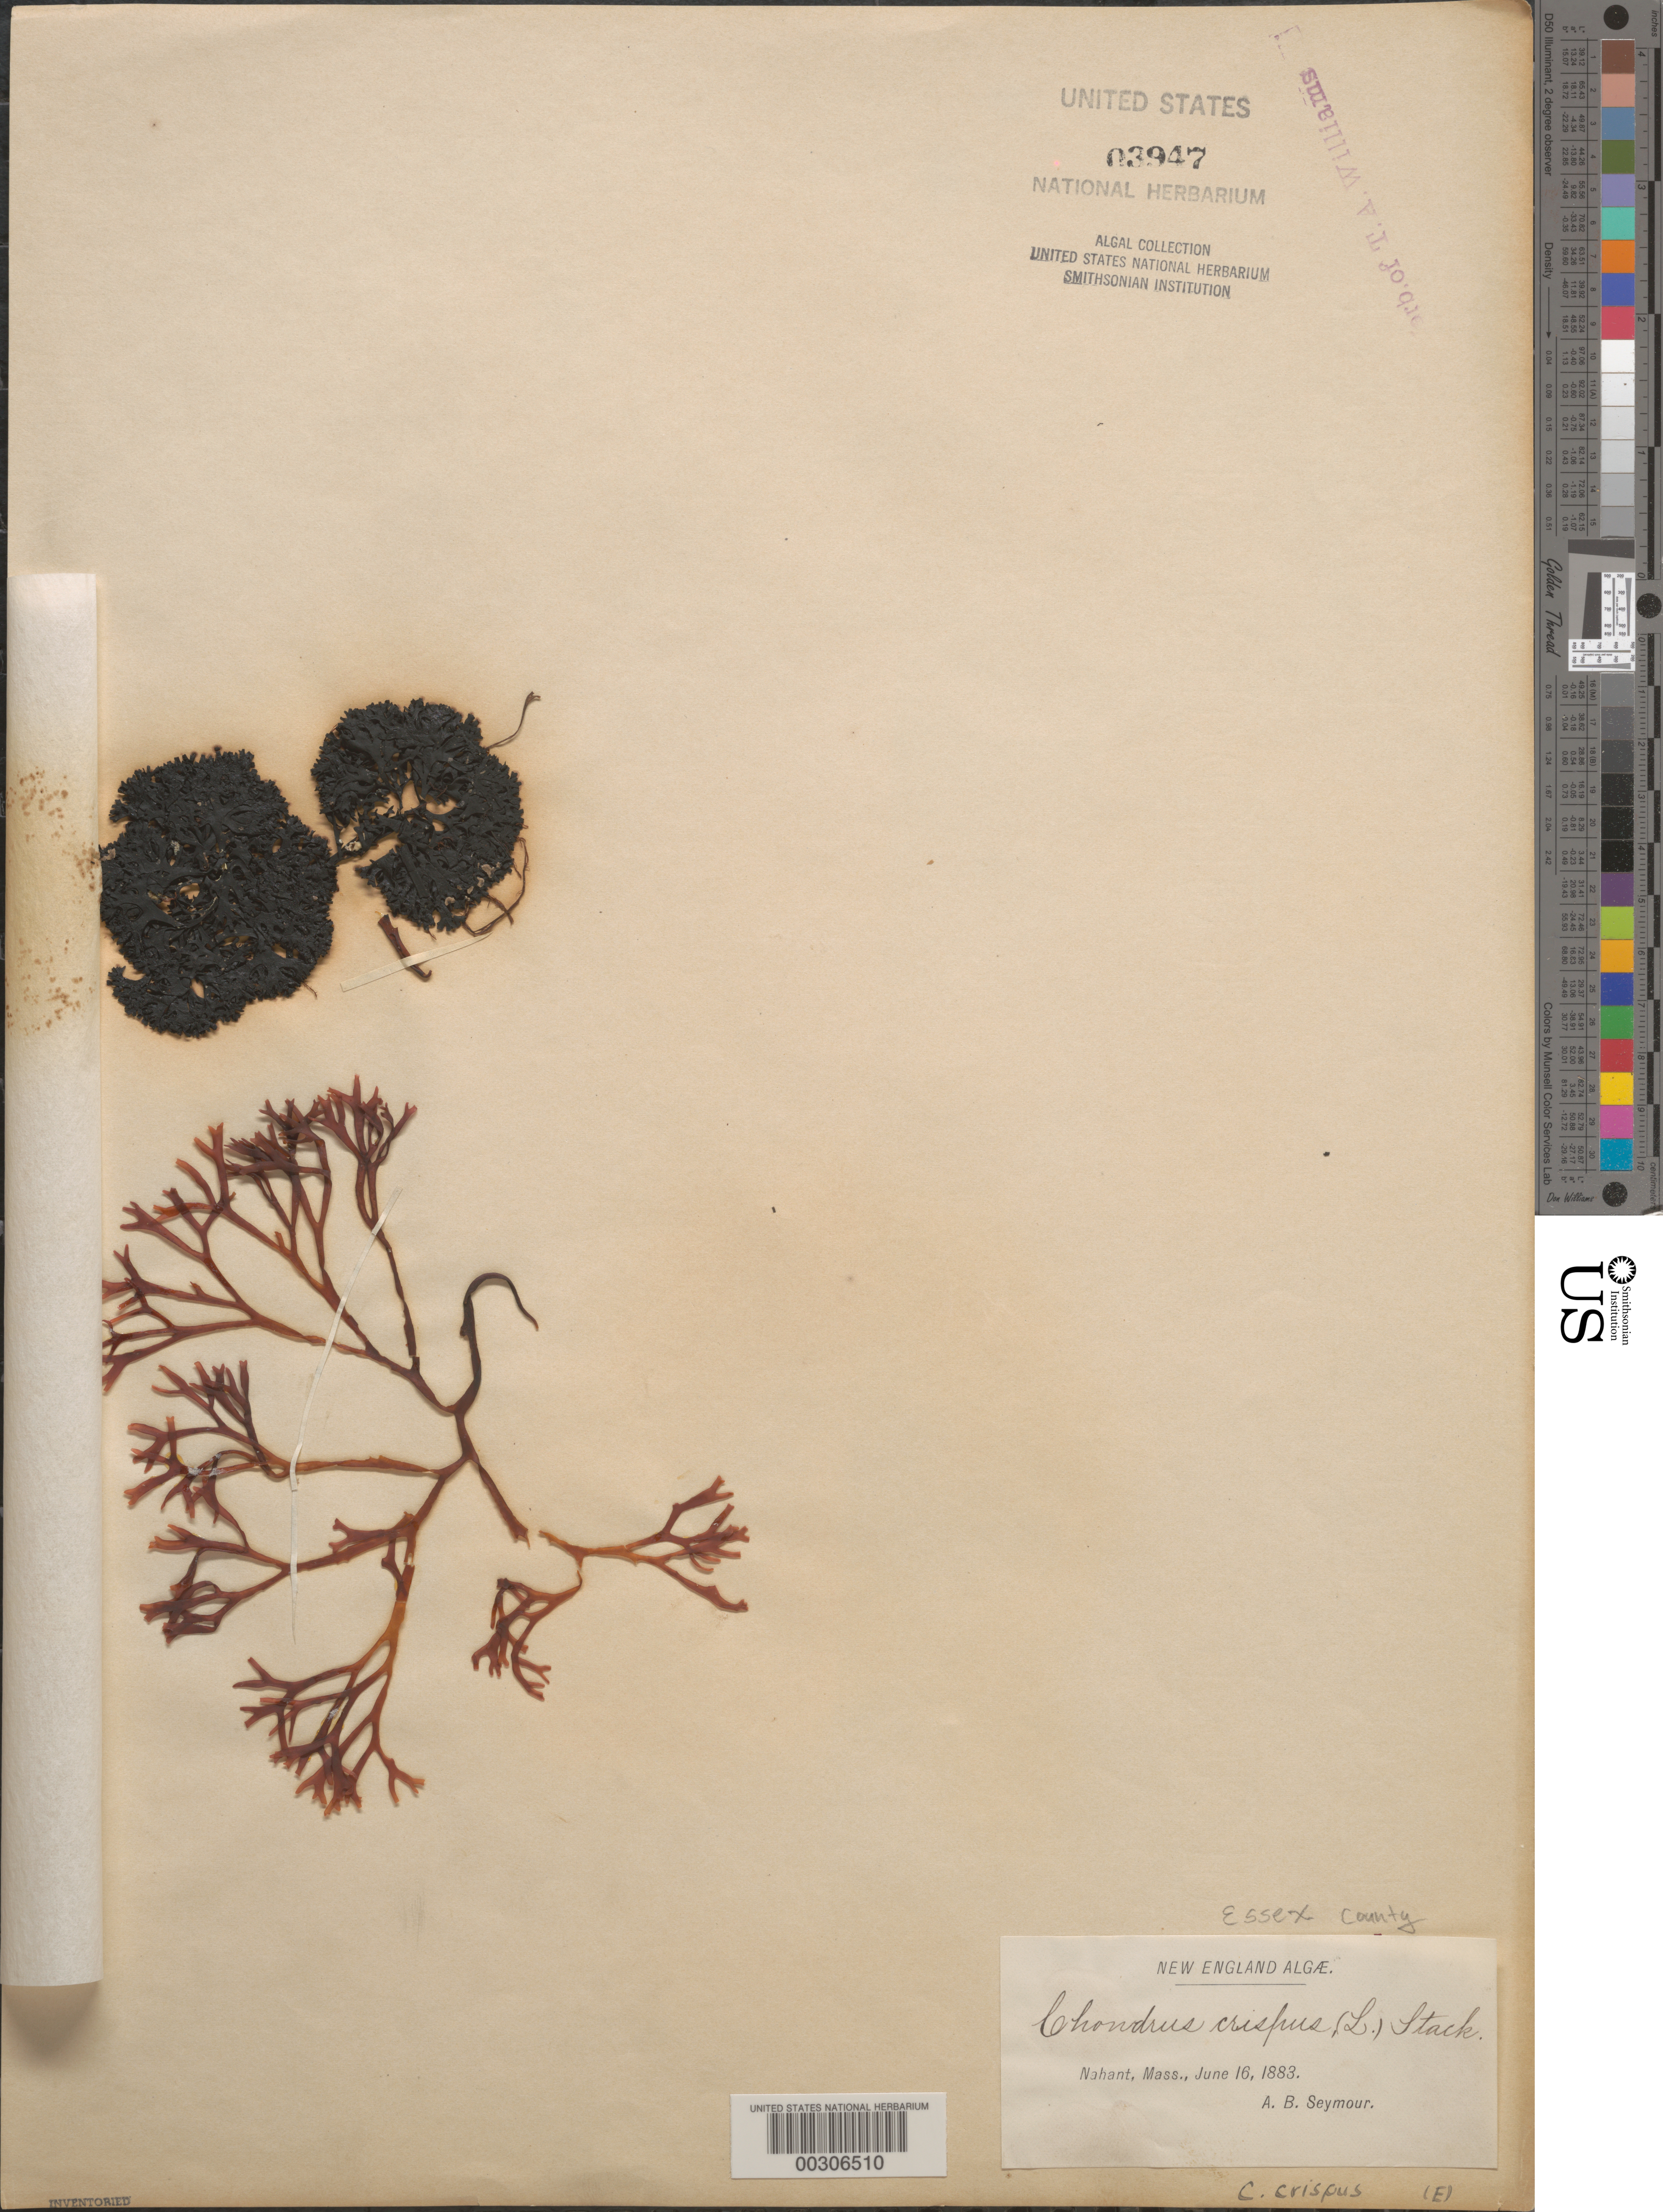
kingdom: Plantae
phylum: Rhodophyta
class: Florideophyceae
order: Gigartinales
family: Gigartinaceae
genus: Chondrus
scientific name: Chondrus crispus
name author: Stackh.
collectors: A. Seymour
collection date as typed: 16 Jun 1883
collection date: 1883-06-16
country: United States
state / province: Massachusetts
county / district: Essex County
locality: Nahant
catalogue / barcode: US 3947